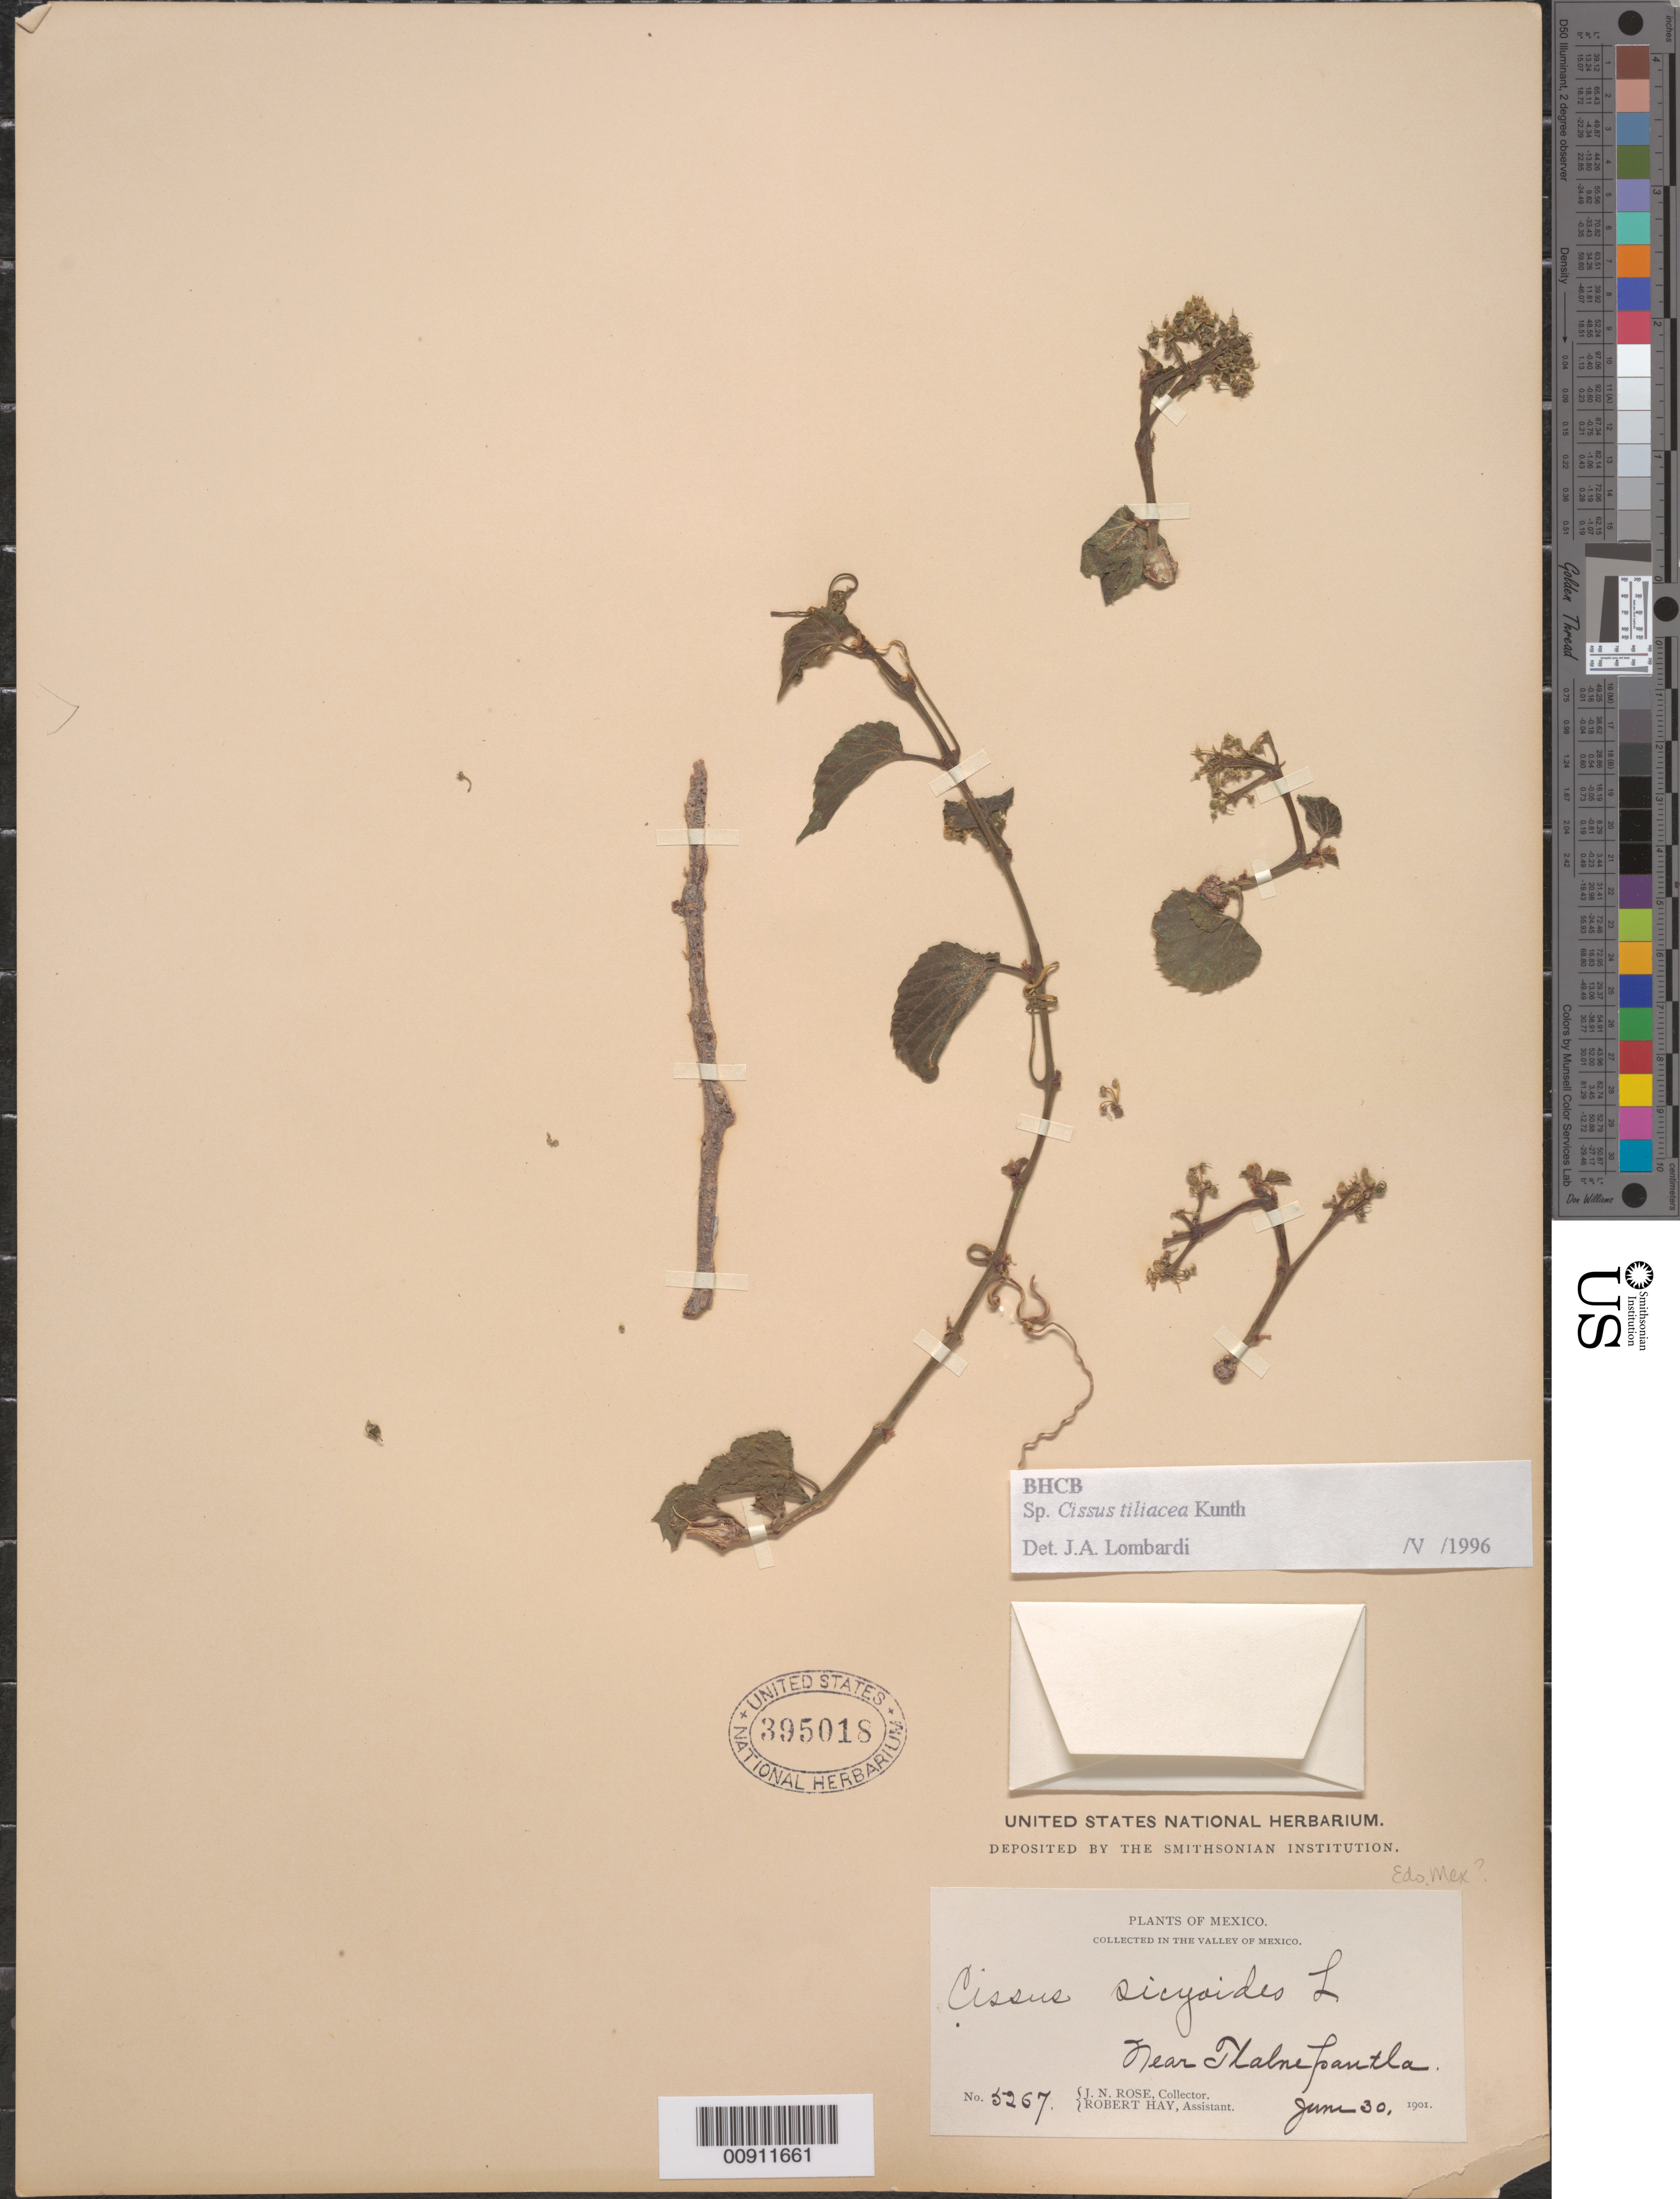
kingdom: Plantae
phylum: Tracheophyta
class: Magnoliopsida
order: Vitales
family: Vitaceae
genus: Cissus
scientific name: Cissus tiliacea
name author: Kunth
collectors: J. N. Rose & R. Hay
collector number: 5267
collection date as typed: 30 Jun 1901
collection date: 1901-06-30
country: Mexico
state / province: México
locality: Near Tlalnepantla.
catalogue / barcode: US 395018